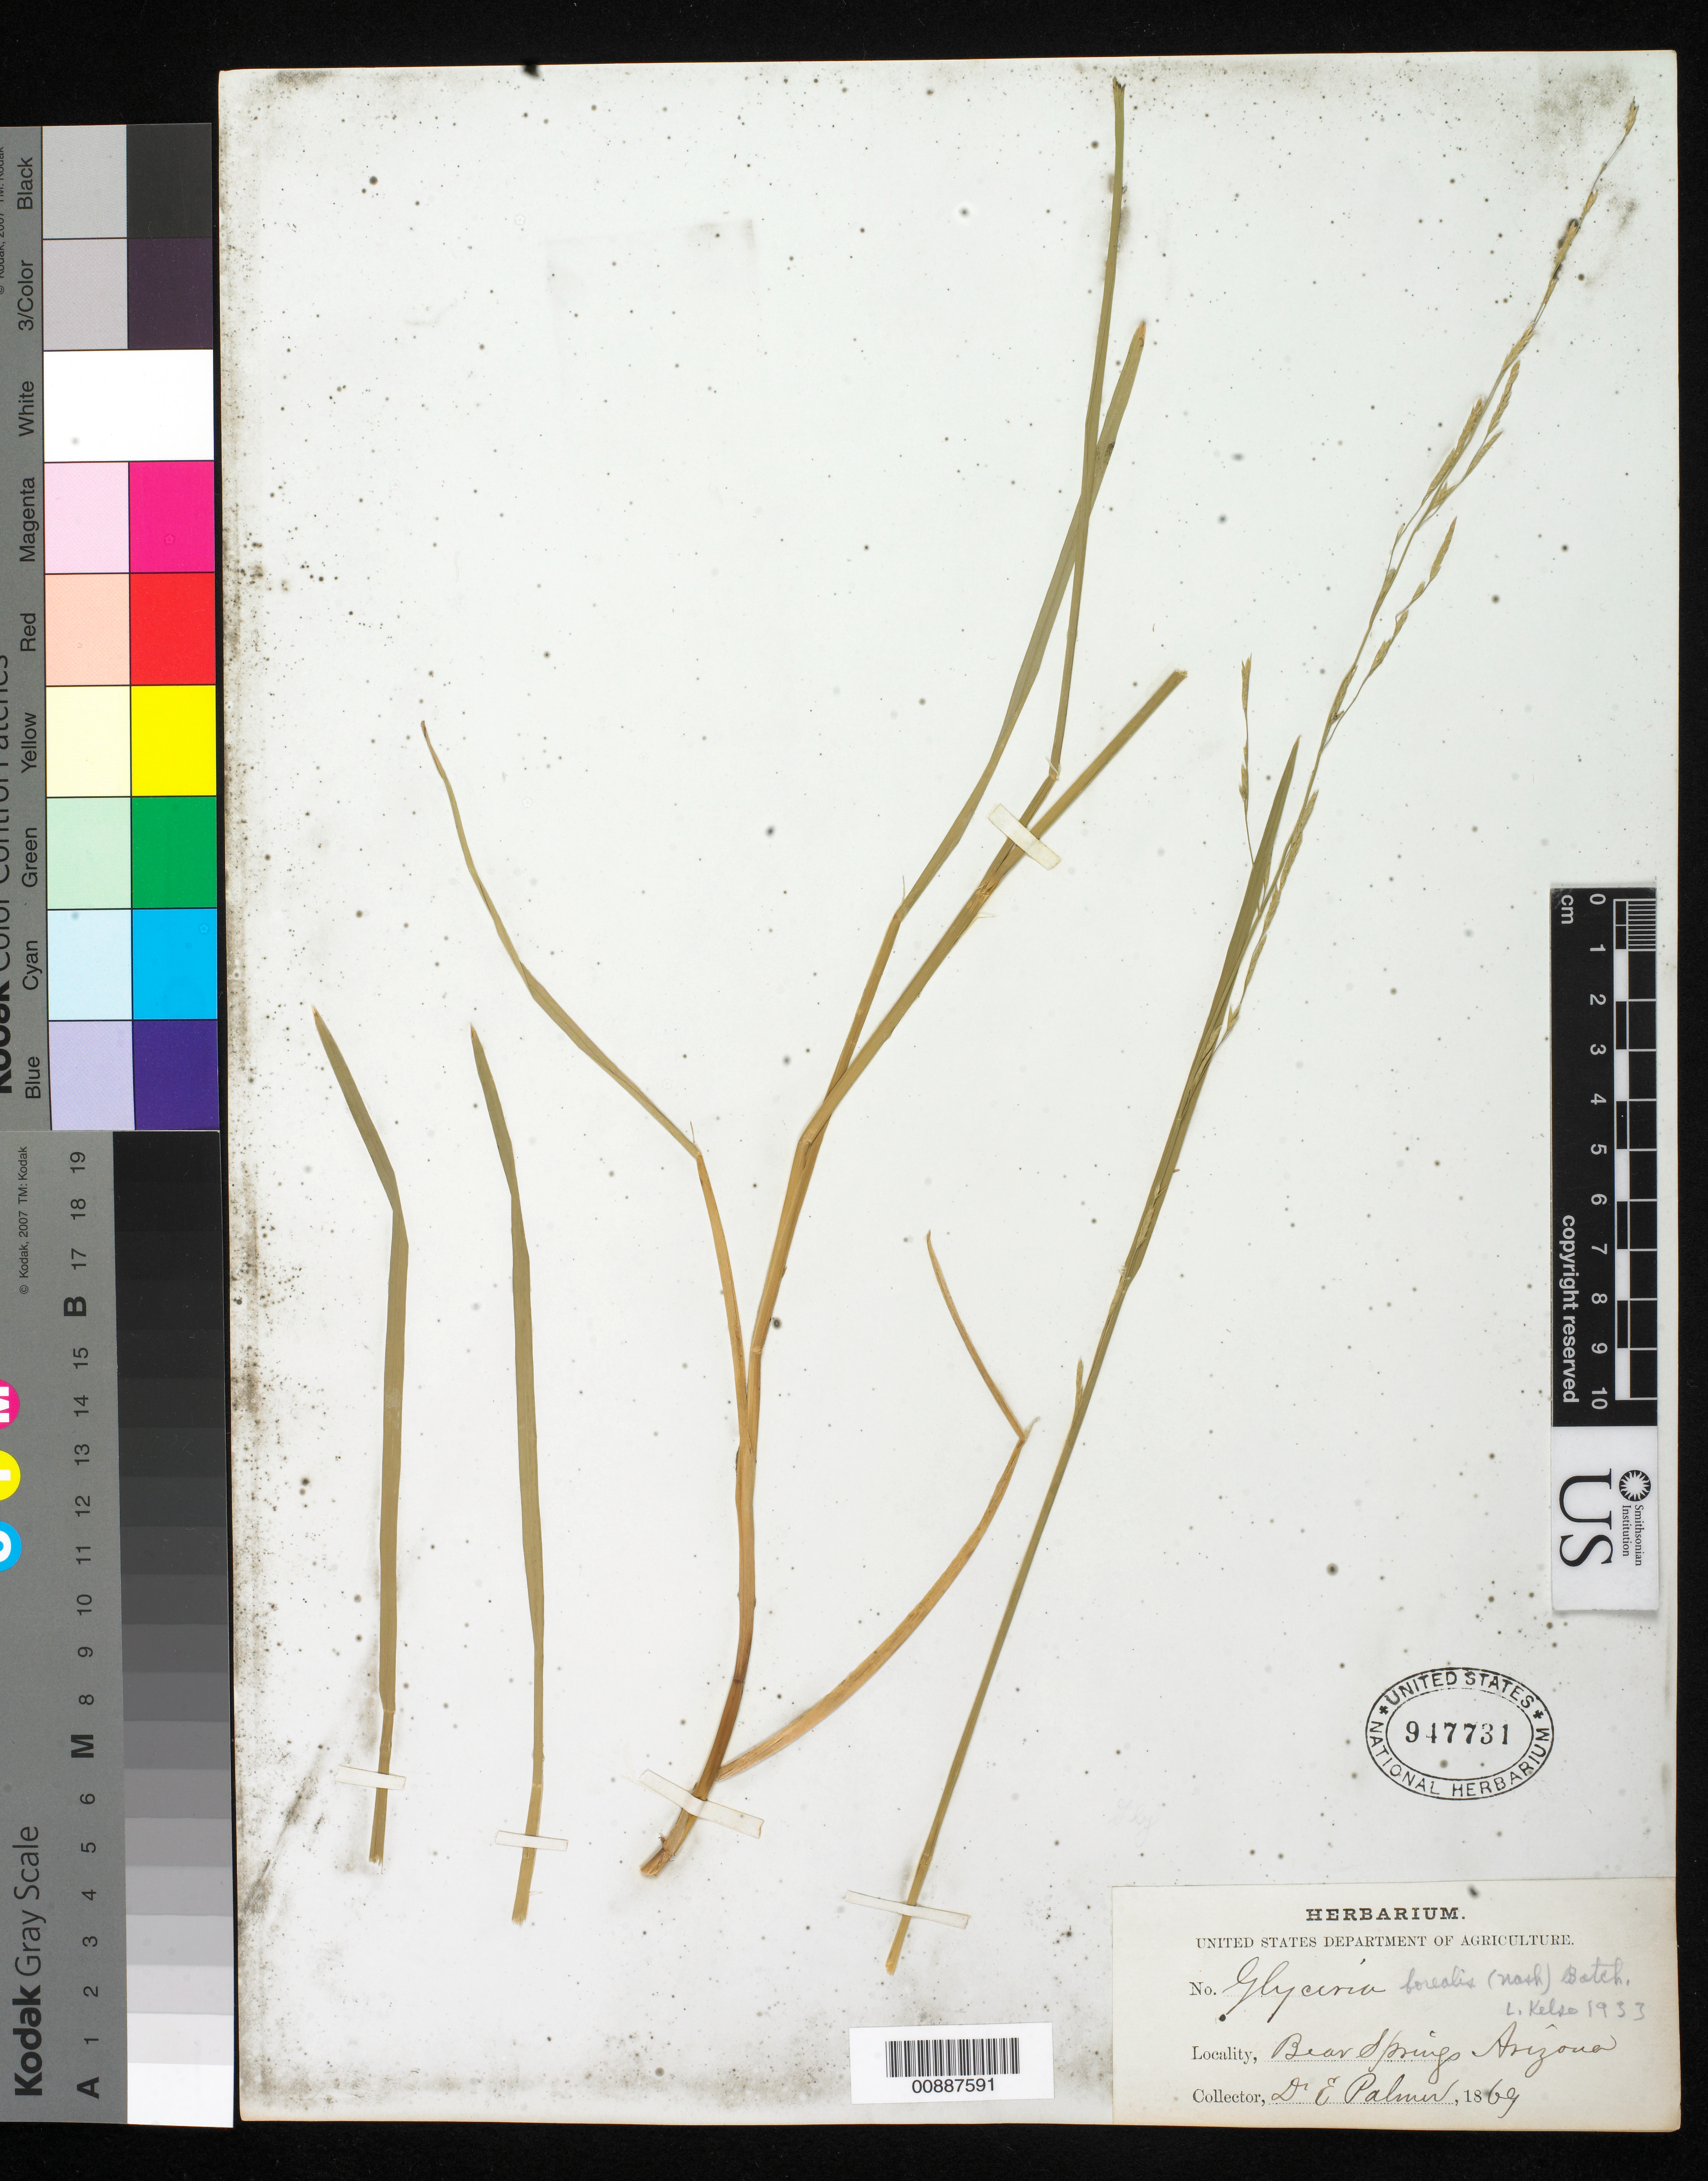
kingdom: Plantae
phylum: Tracheophyta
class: Liliopsida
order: Poales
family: Poaceae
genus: Glyceria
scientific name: Glyceria borealis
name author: (Nash) Batchelder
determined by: Kelso, Léon H.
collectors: E. Palmer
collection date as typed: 1869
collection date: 1869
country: United States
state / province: Arizona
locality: Bear Springs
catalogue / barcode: US 947731